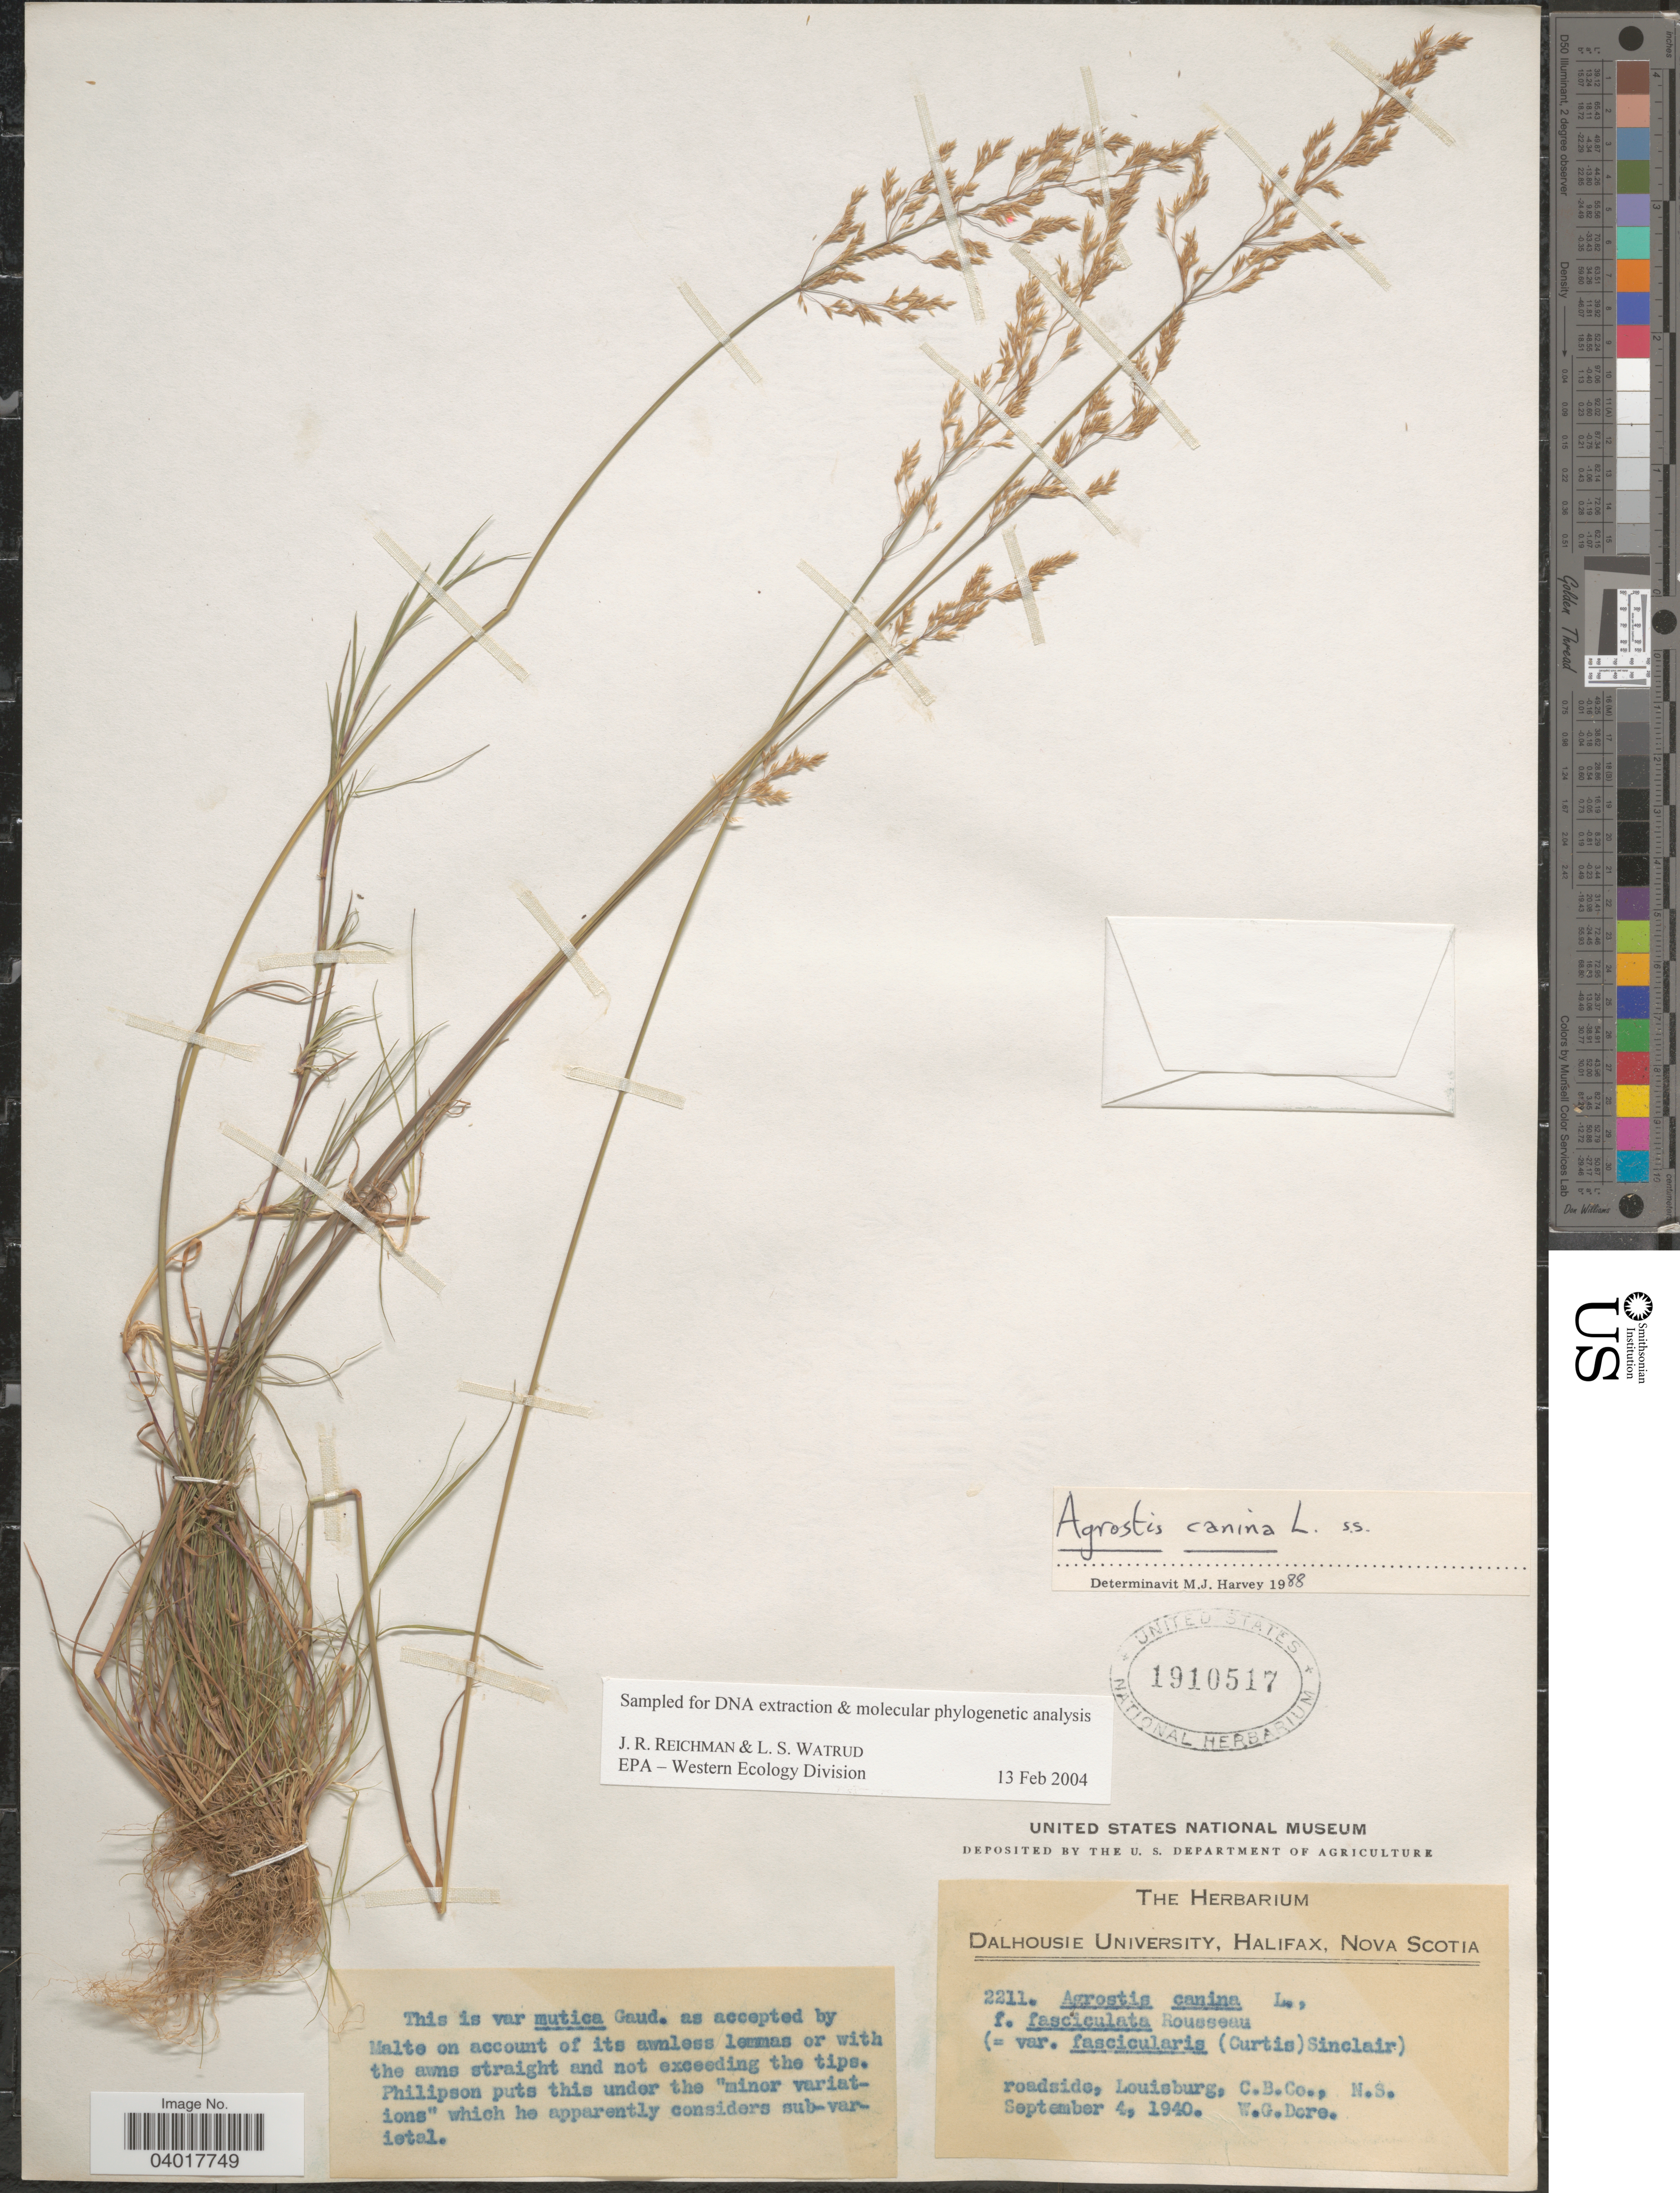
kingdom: Plantae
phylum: Tracheophyta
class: Liliopsida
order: Poales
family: Poaceae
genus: Agrostis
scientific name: Agrostis canina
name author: L.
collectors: W. Dore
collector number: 2211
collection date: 1940-09-04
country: Canada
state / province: Nova Scotia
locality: Roadside, Louisburg, C.B. Co.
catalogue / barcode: US 1910517